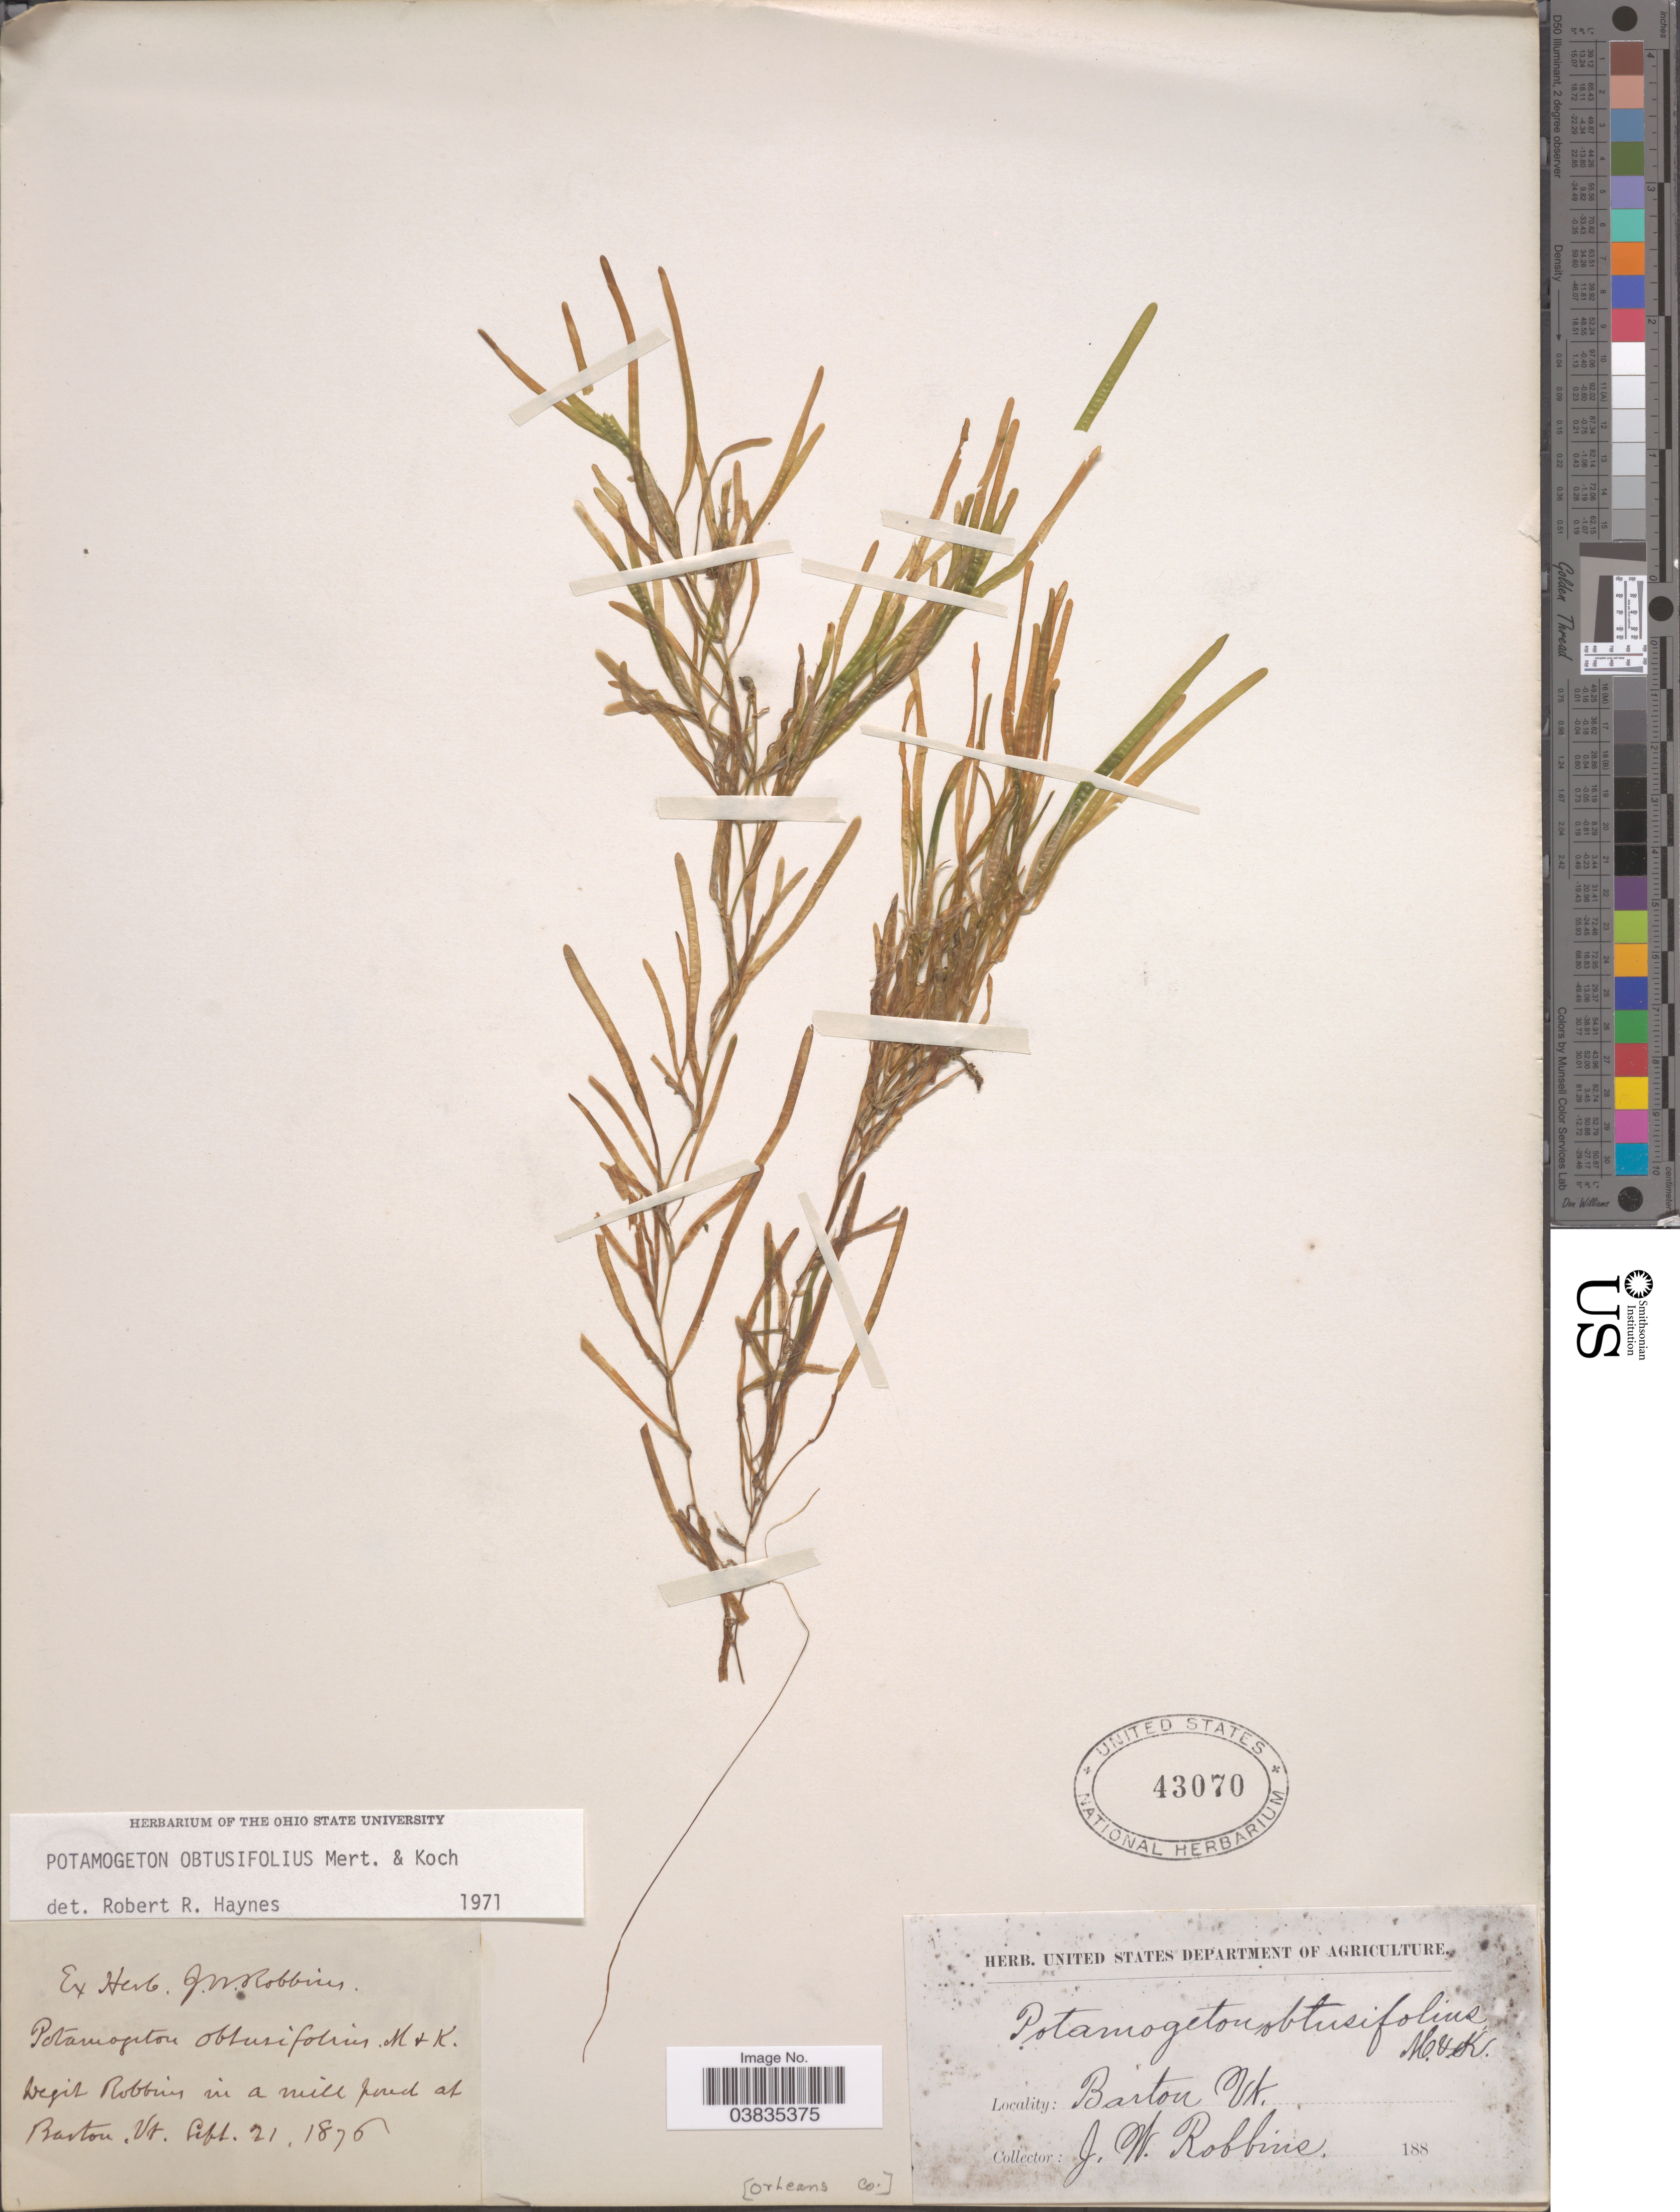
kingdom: Plantae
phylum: Tracheophyta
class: Liliopsida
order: Alismatales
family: Potamogetonaceae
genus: Potamogeton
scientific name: Potamogeton obtusifolius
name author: Mert. & W.D.J. Koch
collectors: J. W. Robbins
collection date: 1876-09-21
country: United States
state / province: Vermont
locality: In a mill pond at Barton.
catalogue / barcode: US 43070